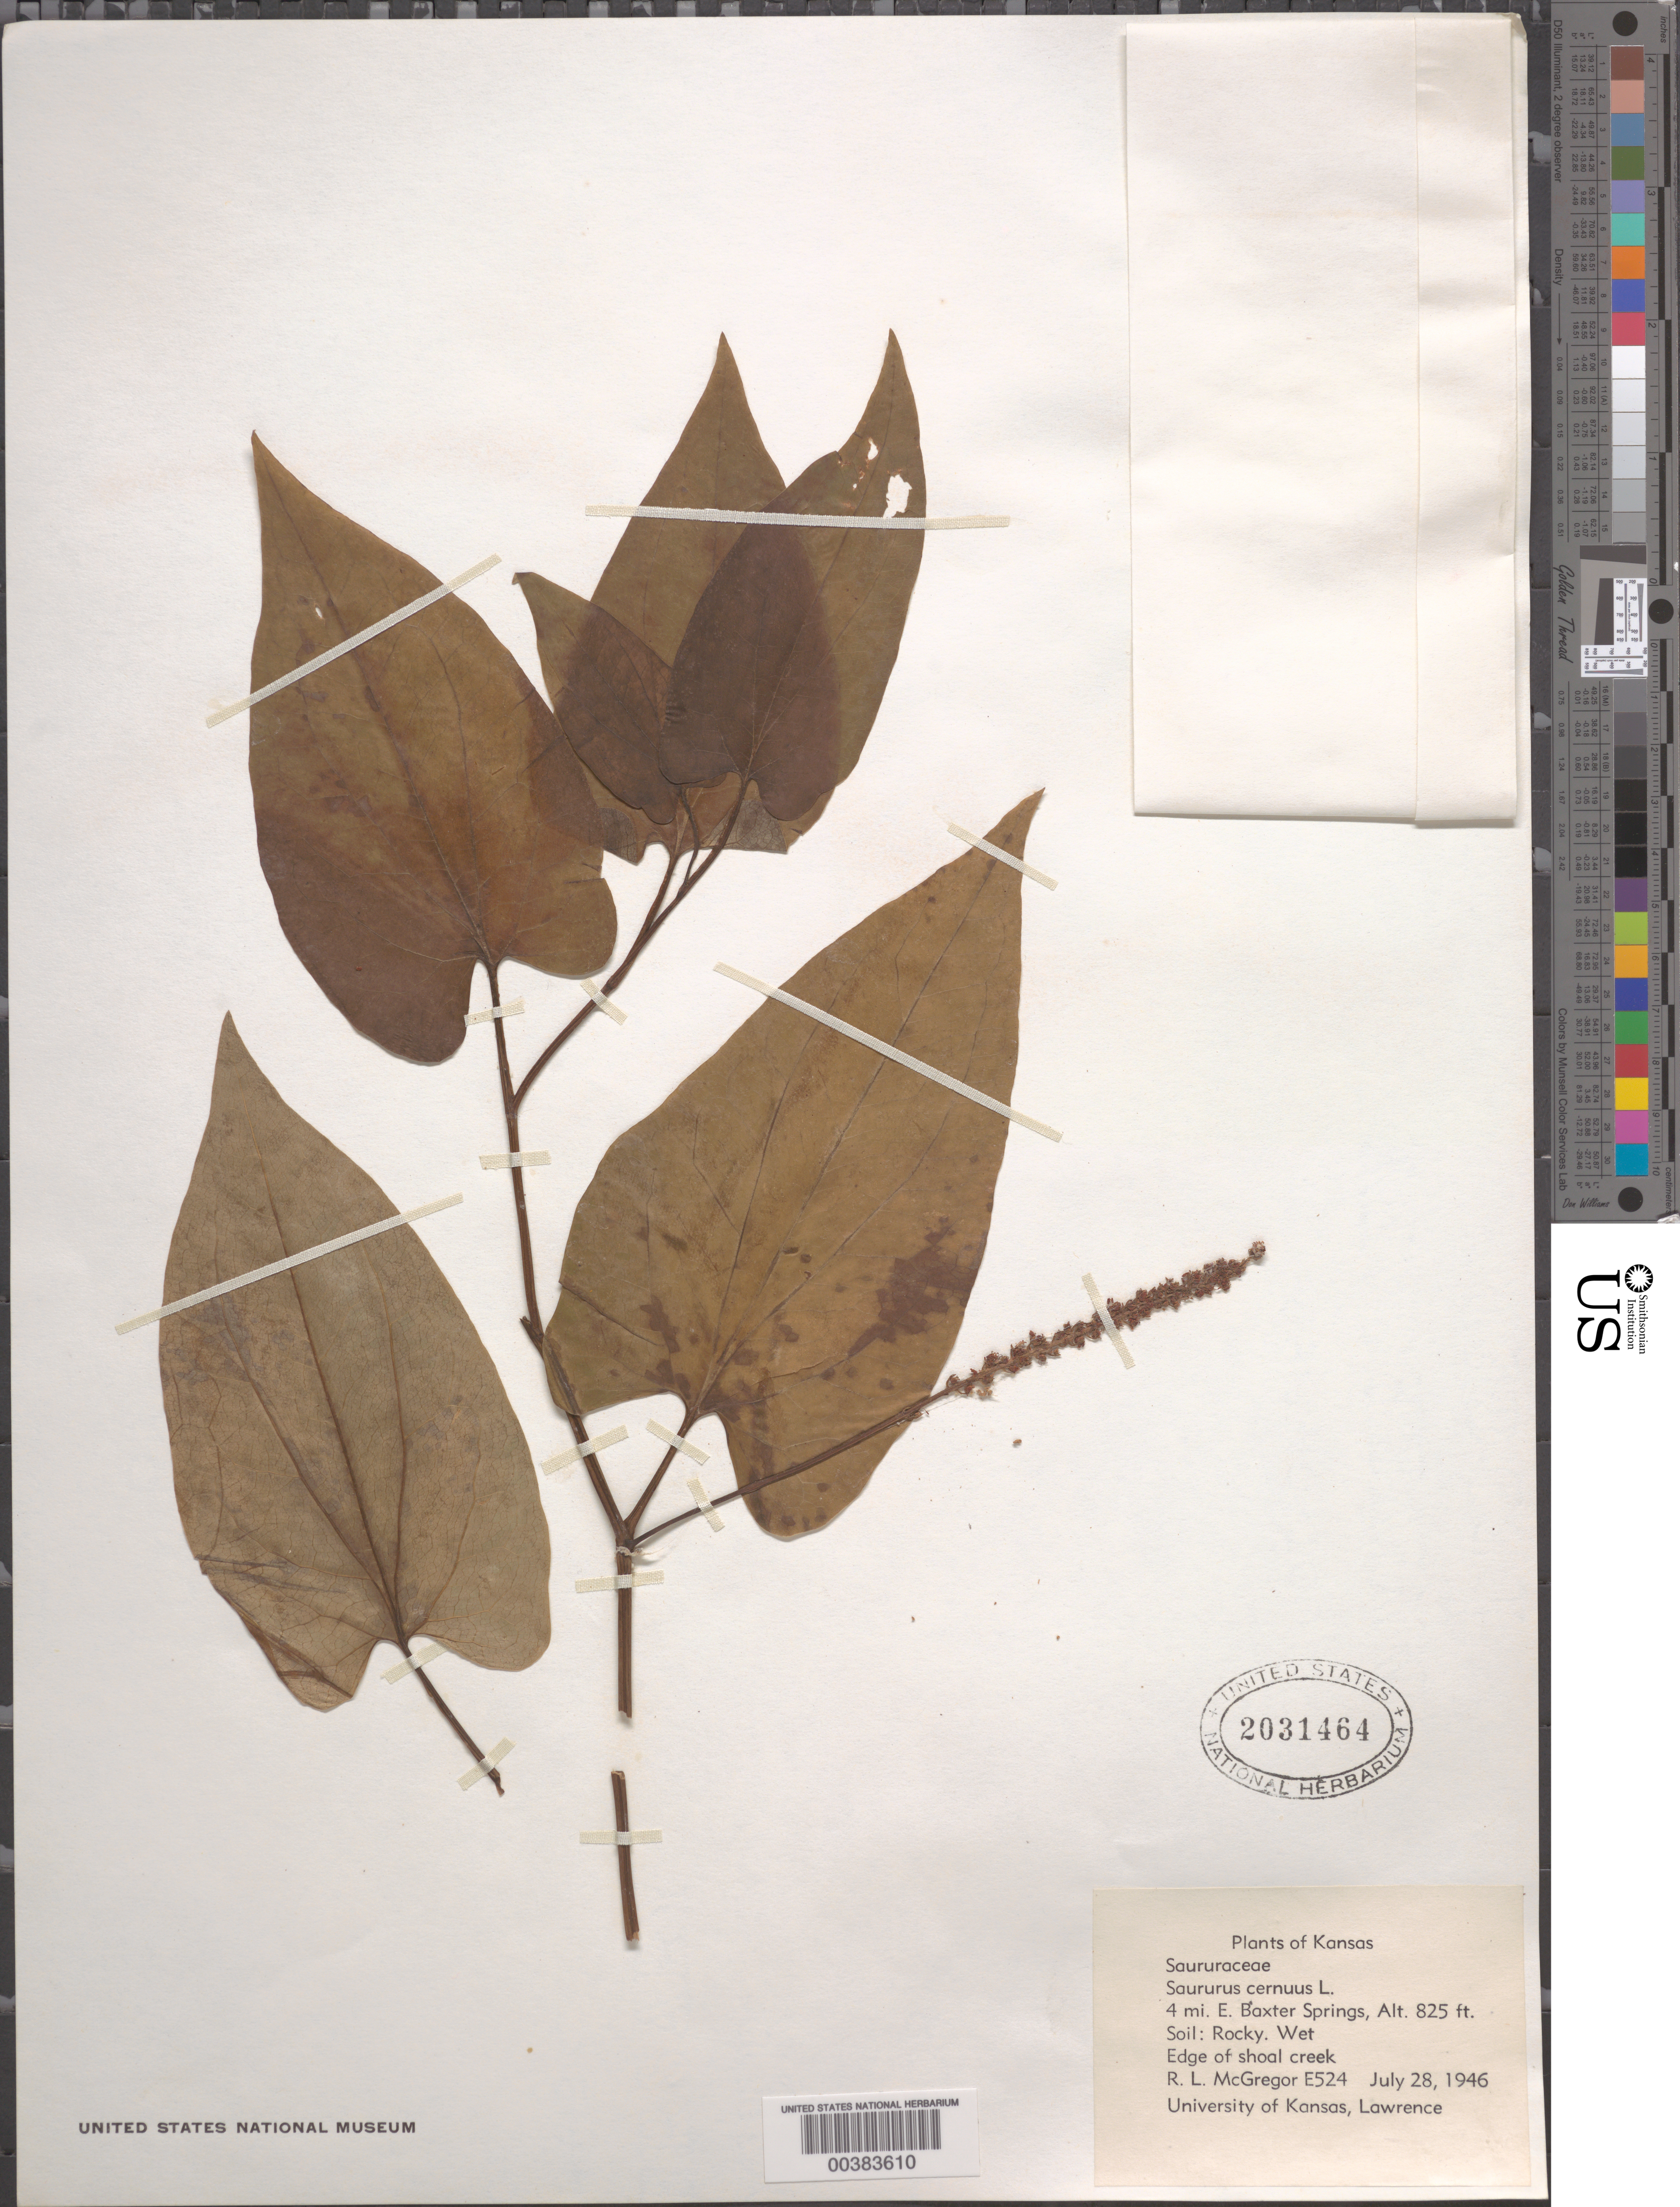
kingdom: Plantae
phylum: Tracheophyta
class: Magnoliopsida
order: Piperales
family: Saururaceae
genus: Saururus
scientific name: Saururus cernuus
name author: L.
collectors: R. L. McGregor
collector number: E524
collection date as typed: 28 Jul 1946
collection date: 1946-07-28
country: United States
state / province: Kansas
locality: E of baxter springs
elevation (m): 251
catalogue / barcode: US 2031464